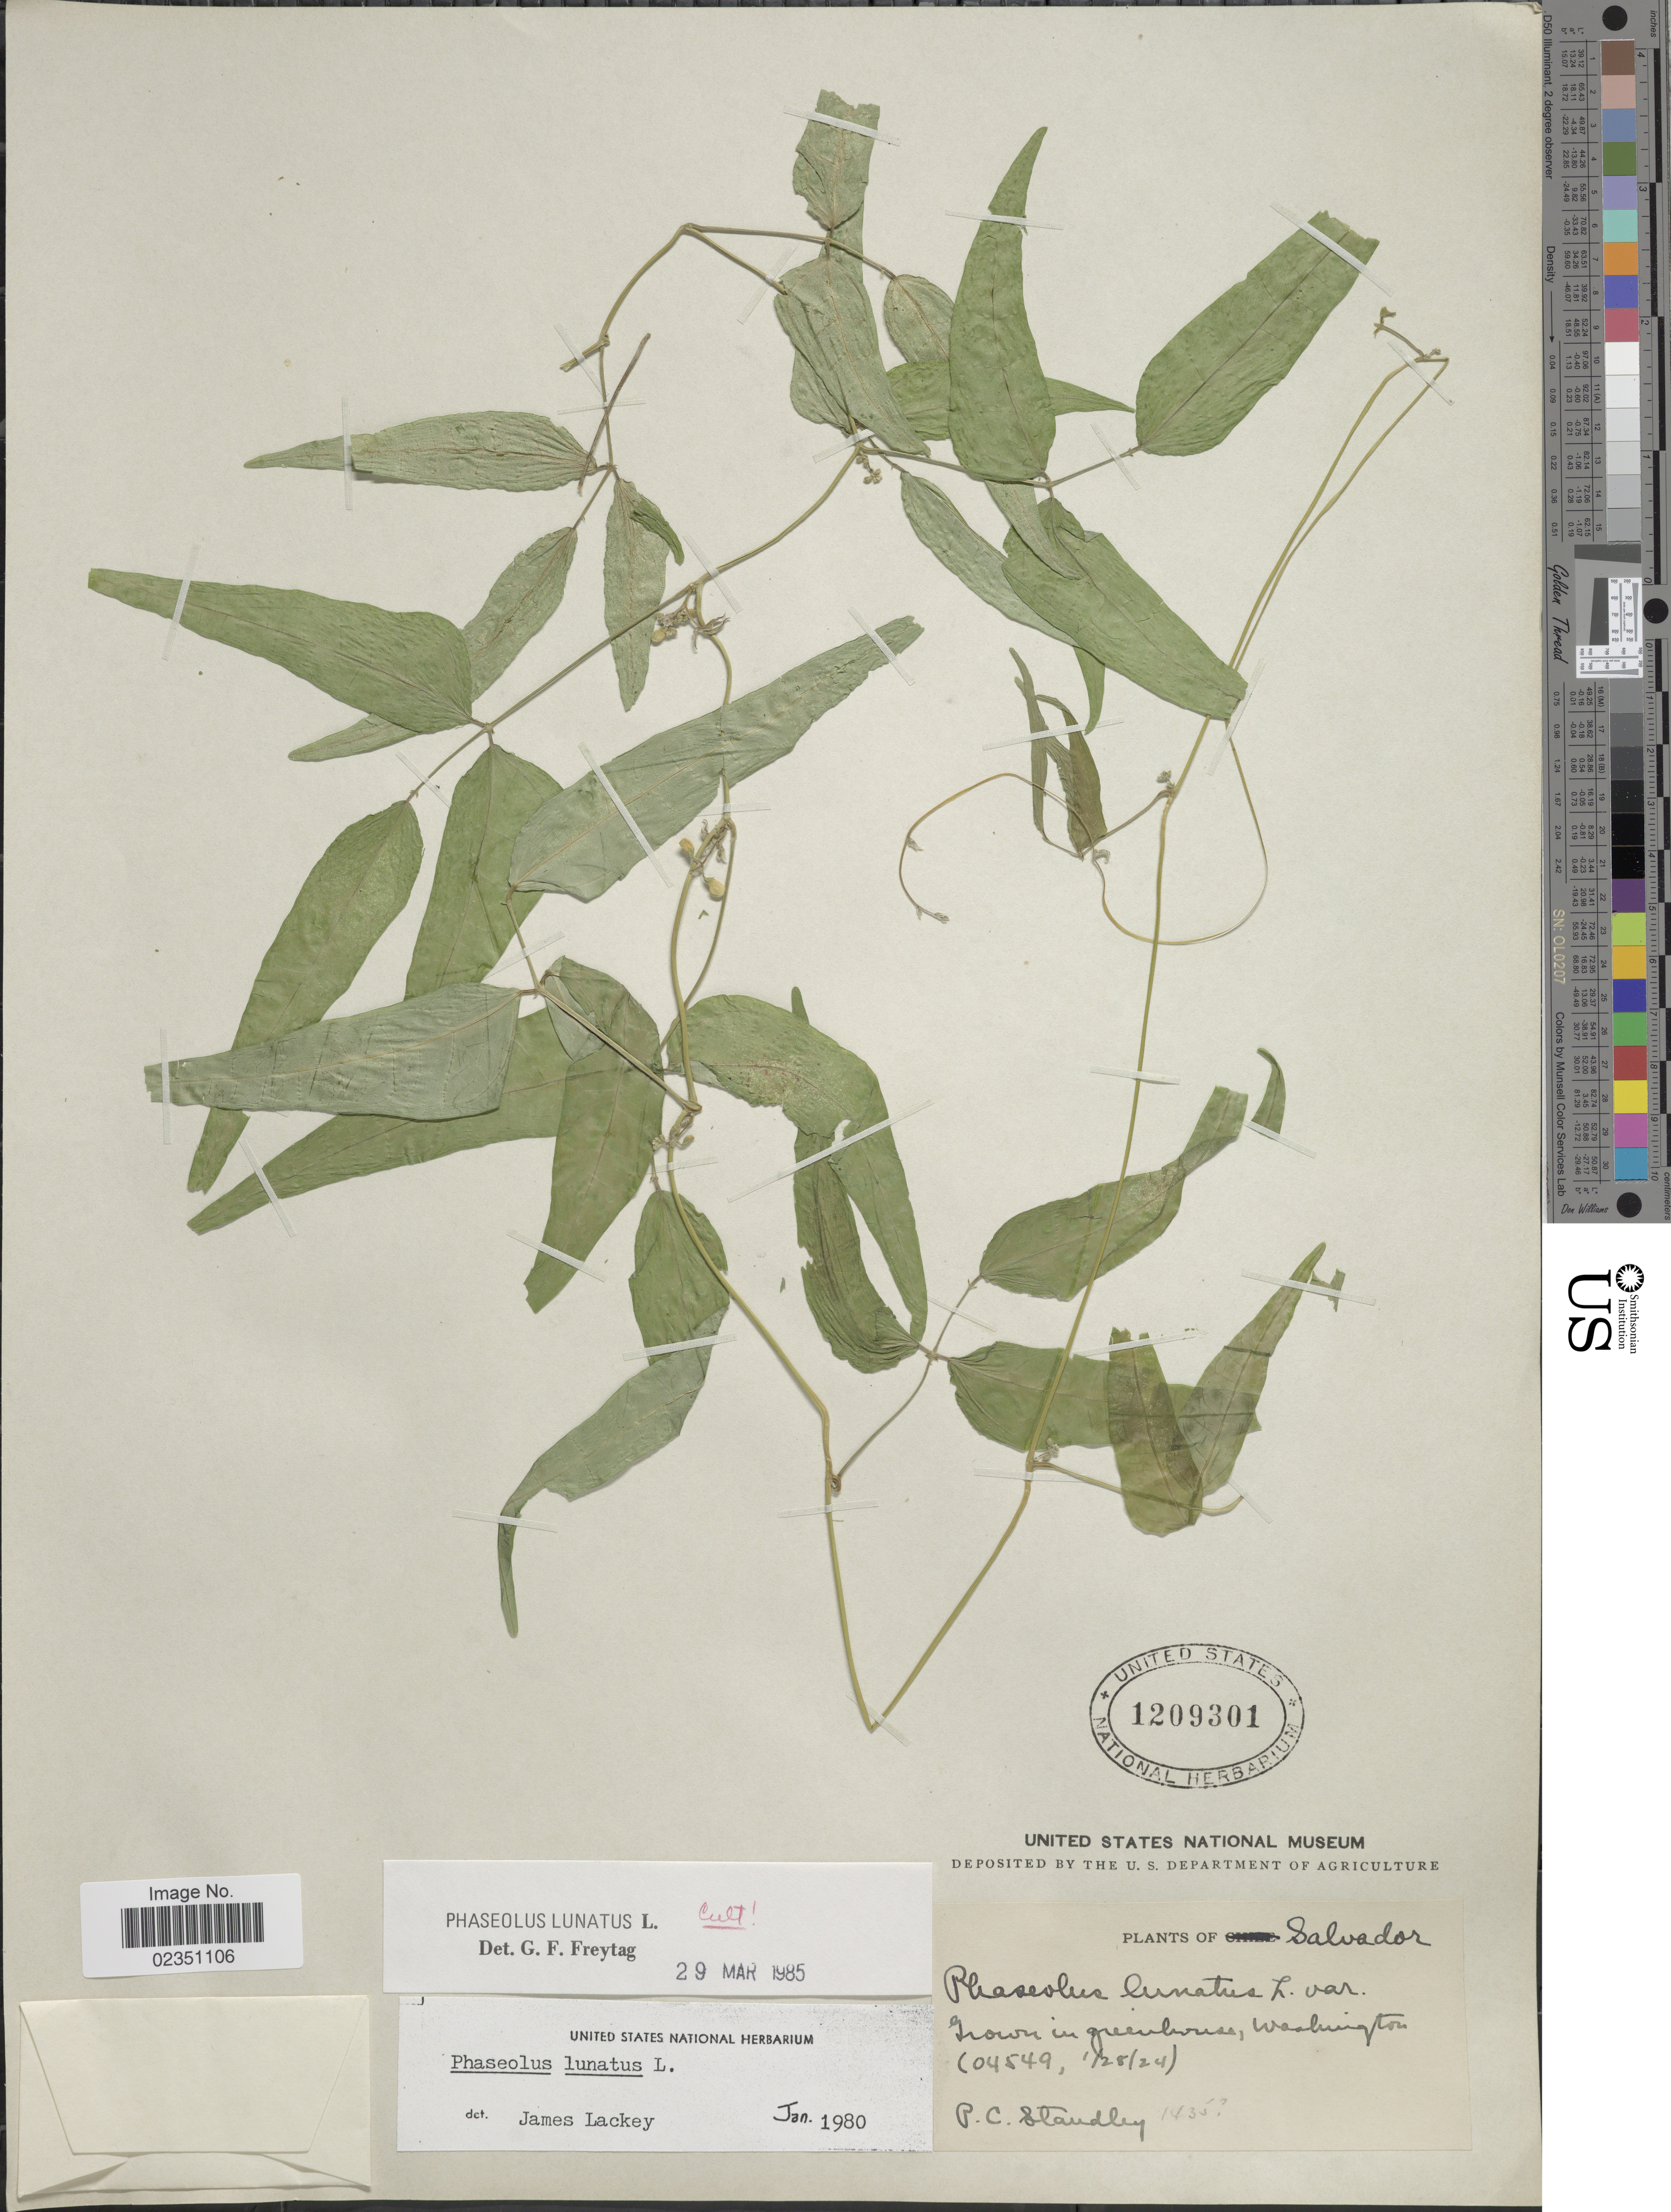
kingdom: Plantae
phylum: Tracheophyta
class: Magnoliopsida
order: Fabales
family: Fabaceae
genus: Phaseolus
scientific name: Phaseolus lunatus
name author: L.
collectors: P. C. Standley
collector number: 1435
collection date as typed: Transcribed d/m/y: 28/1/24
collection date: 1924-01-28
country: United States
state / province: District of Columbia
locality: Grown in greenhouse, Washington, D.C. [Originally from El Salvador]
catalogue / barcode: US 1209301